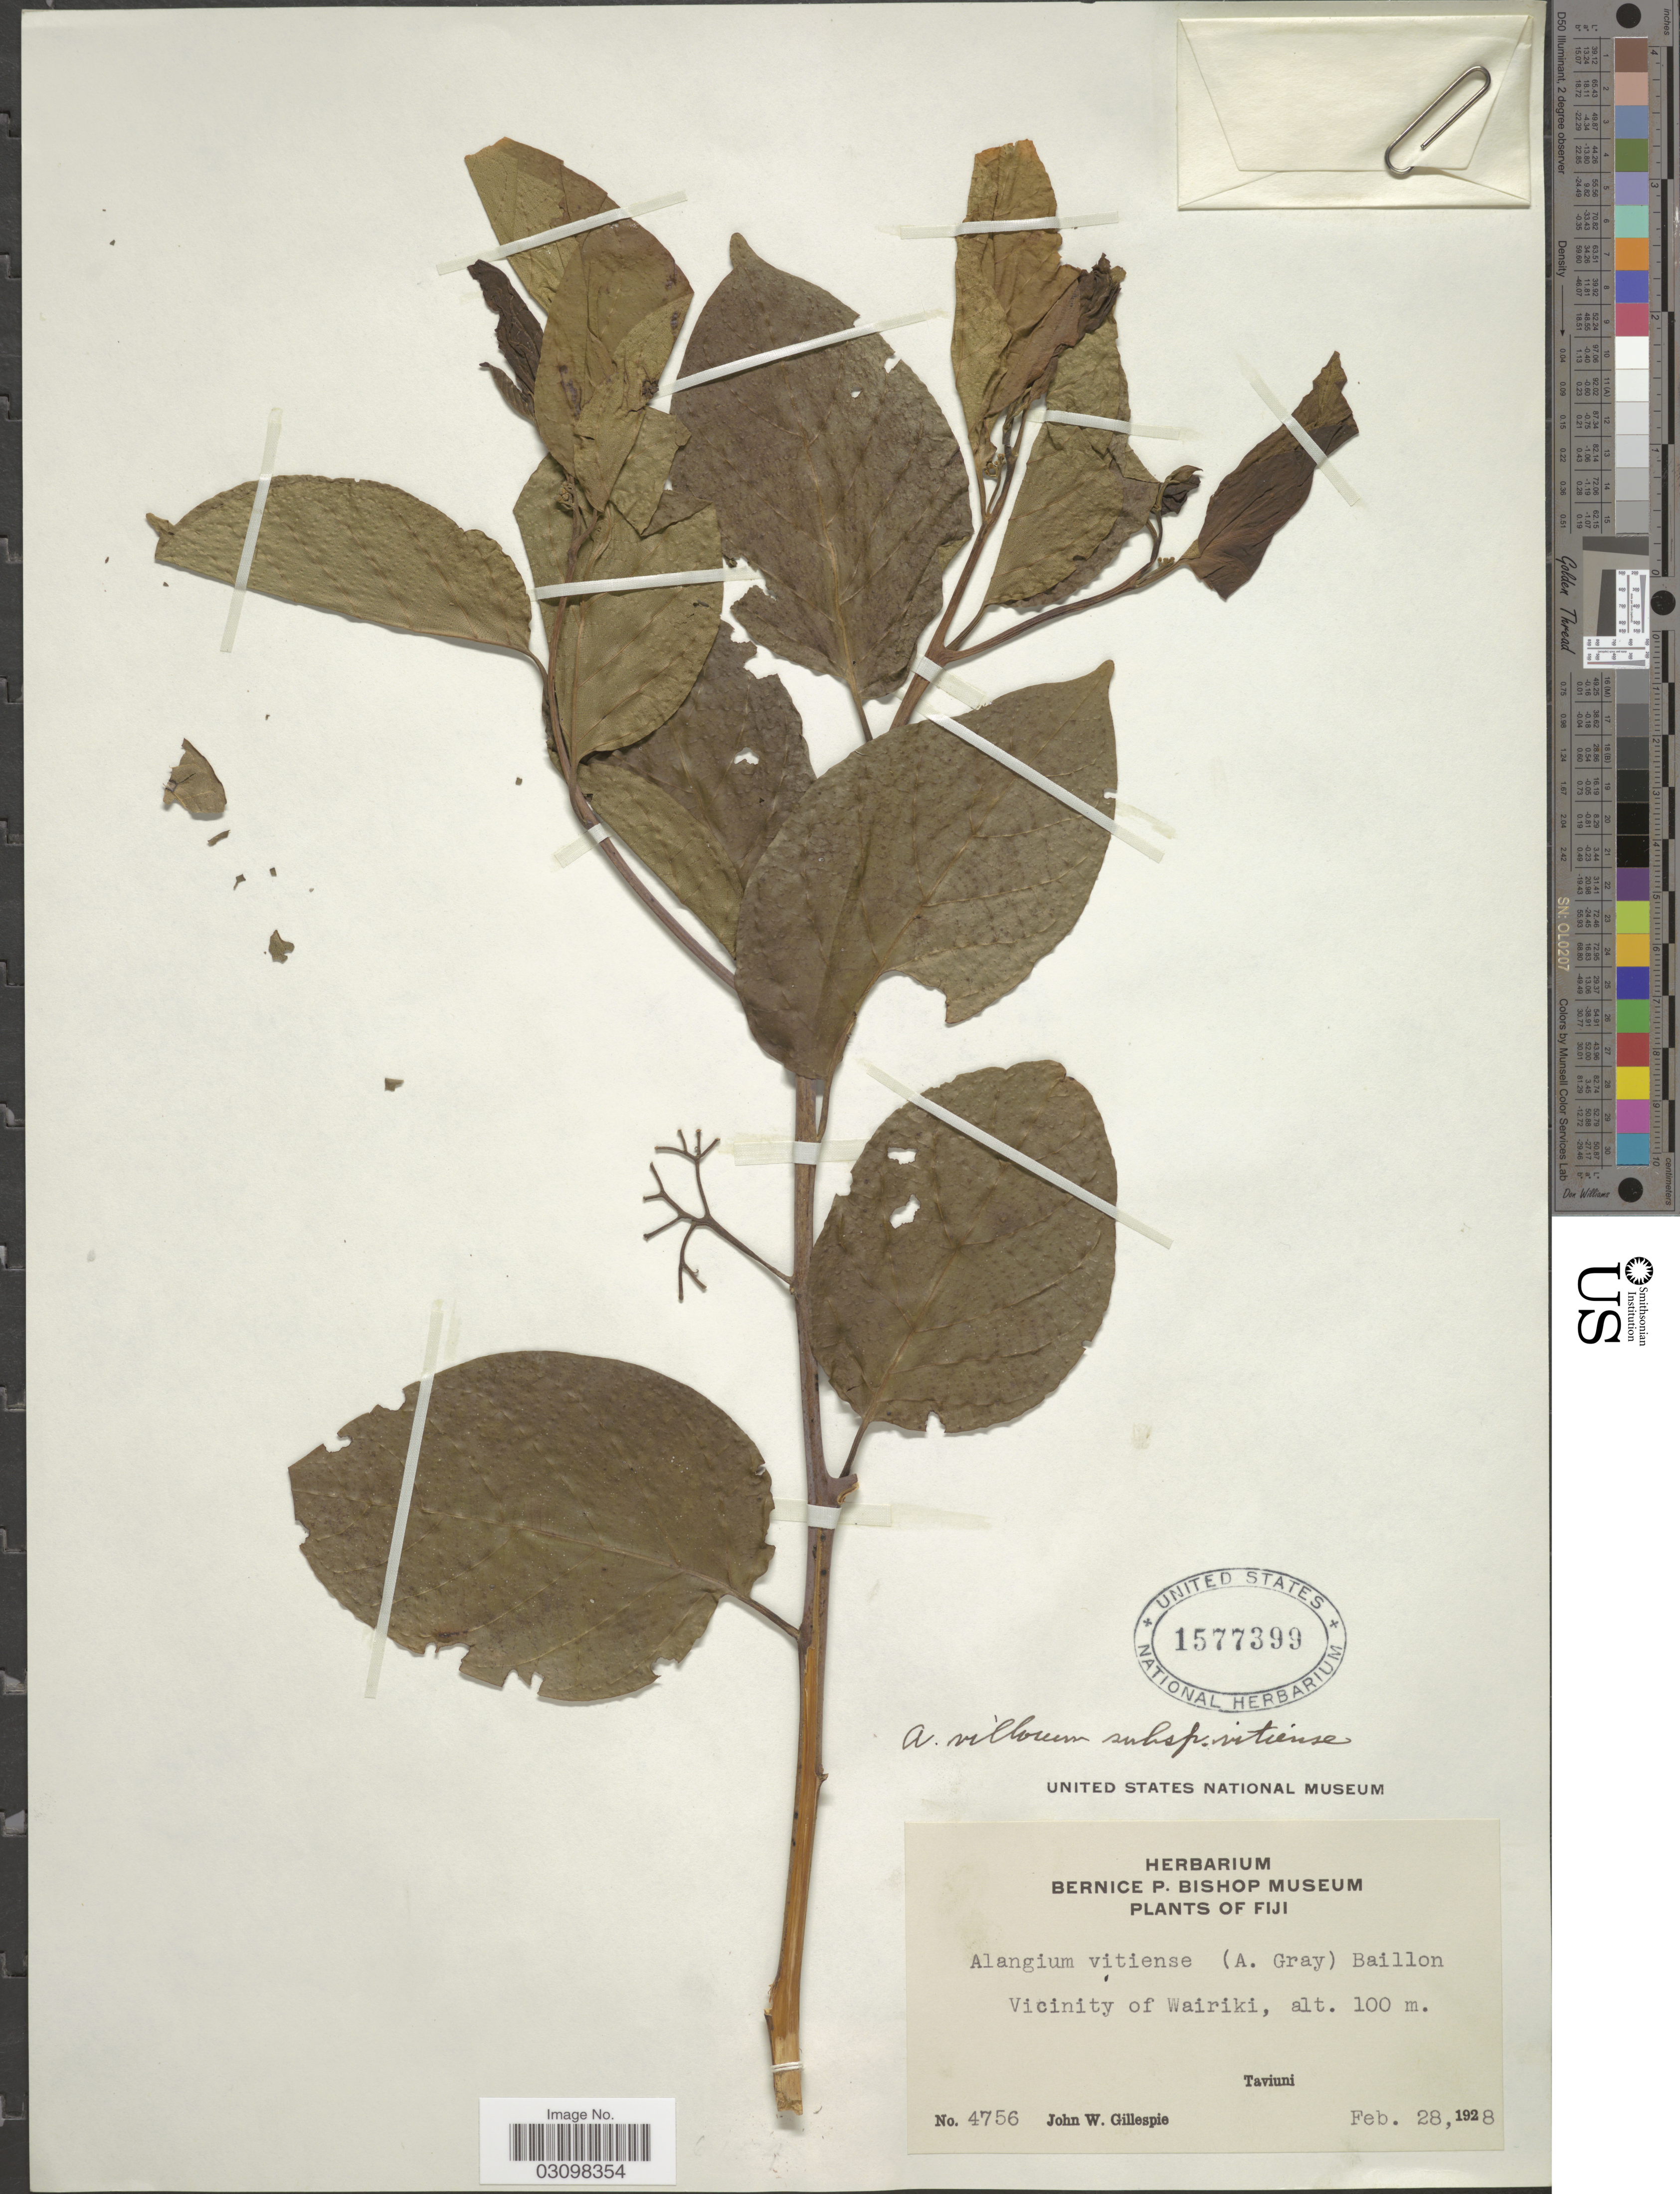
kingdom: Plantae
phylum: Tracheophyta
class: Magnoliopsida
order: Cornales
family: Cornaceae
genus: Alangium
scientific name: Alangium villosum subsp. vitiense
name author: (A. Gray) Bloemb.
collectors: J. W. Gillespie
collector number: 4756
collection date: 1928-02-28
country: Fiji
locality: Vicinity of Wairiki. Taviuni.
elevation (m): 100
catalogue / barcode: US 1577399